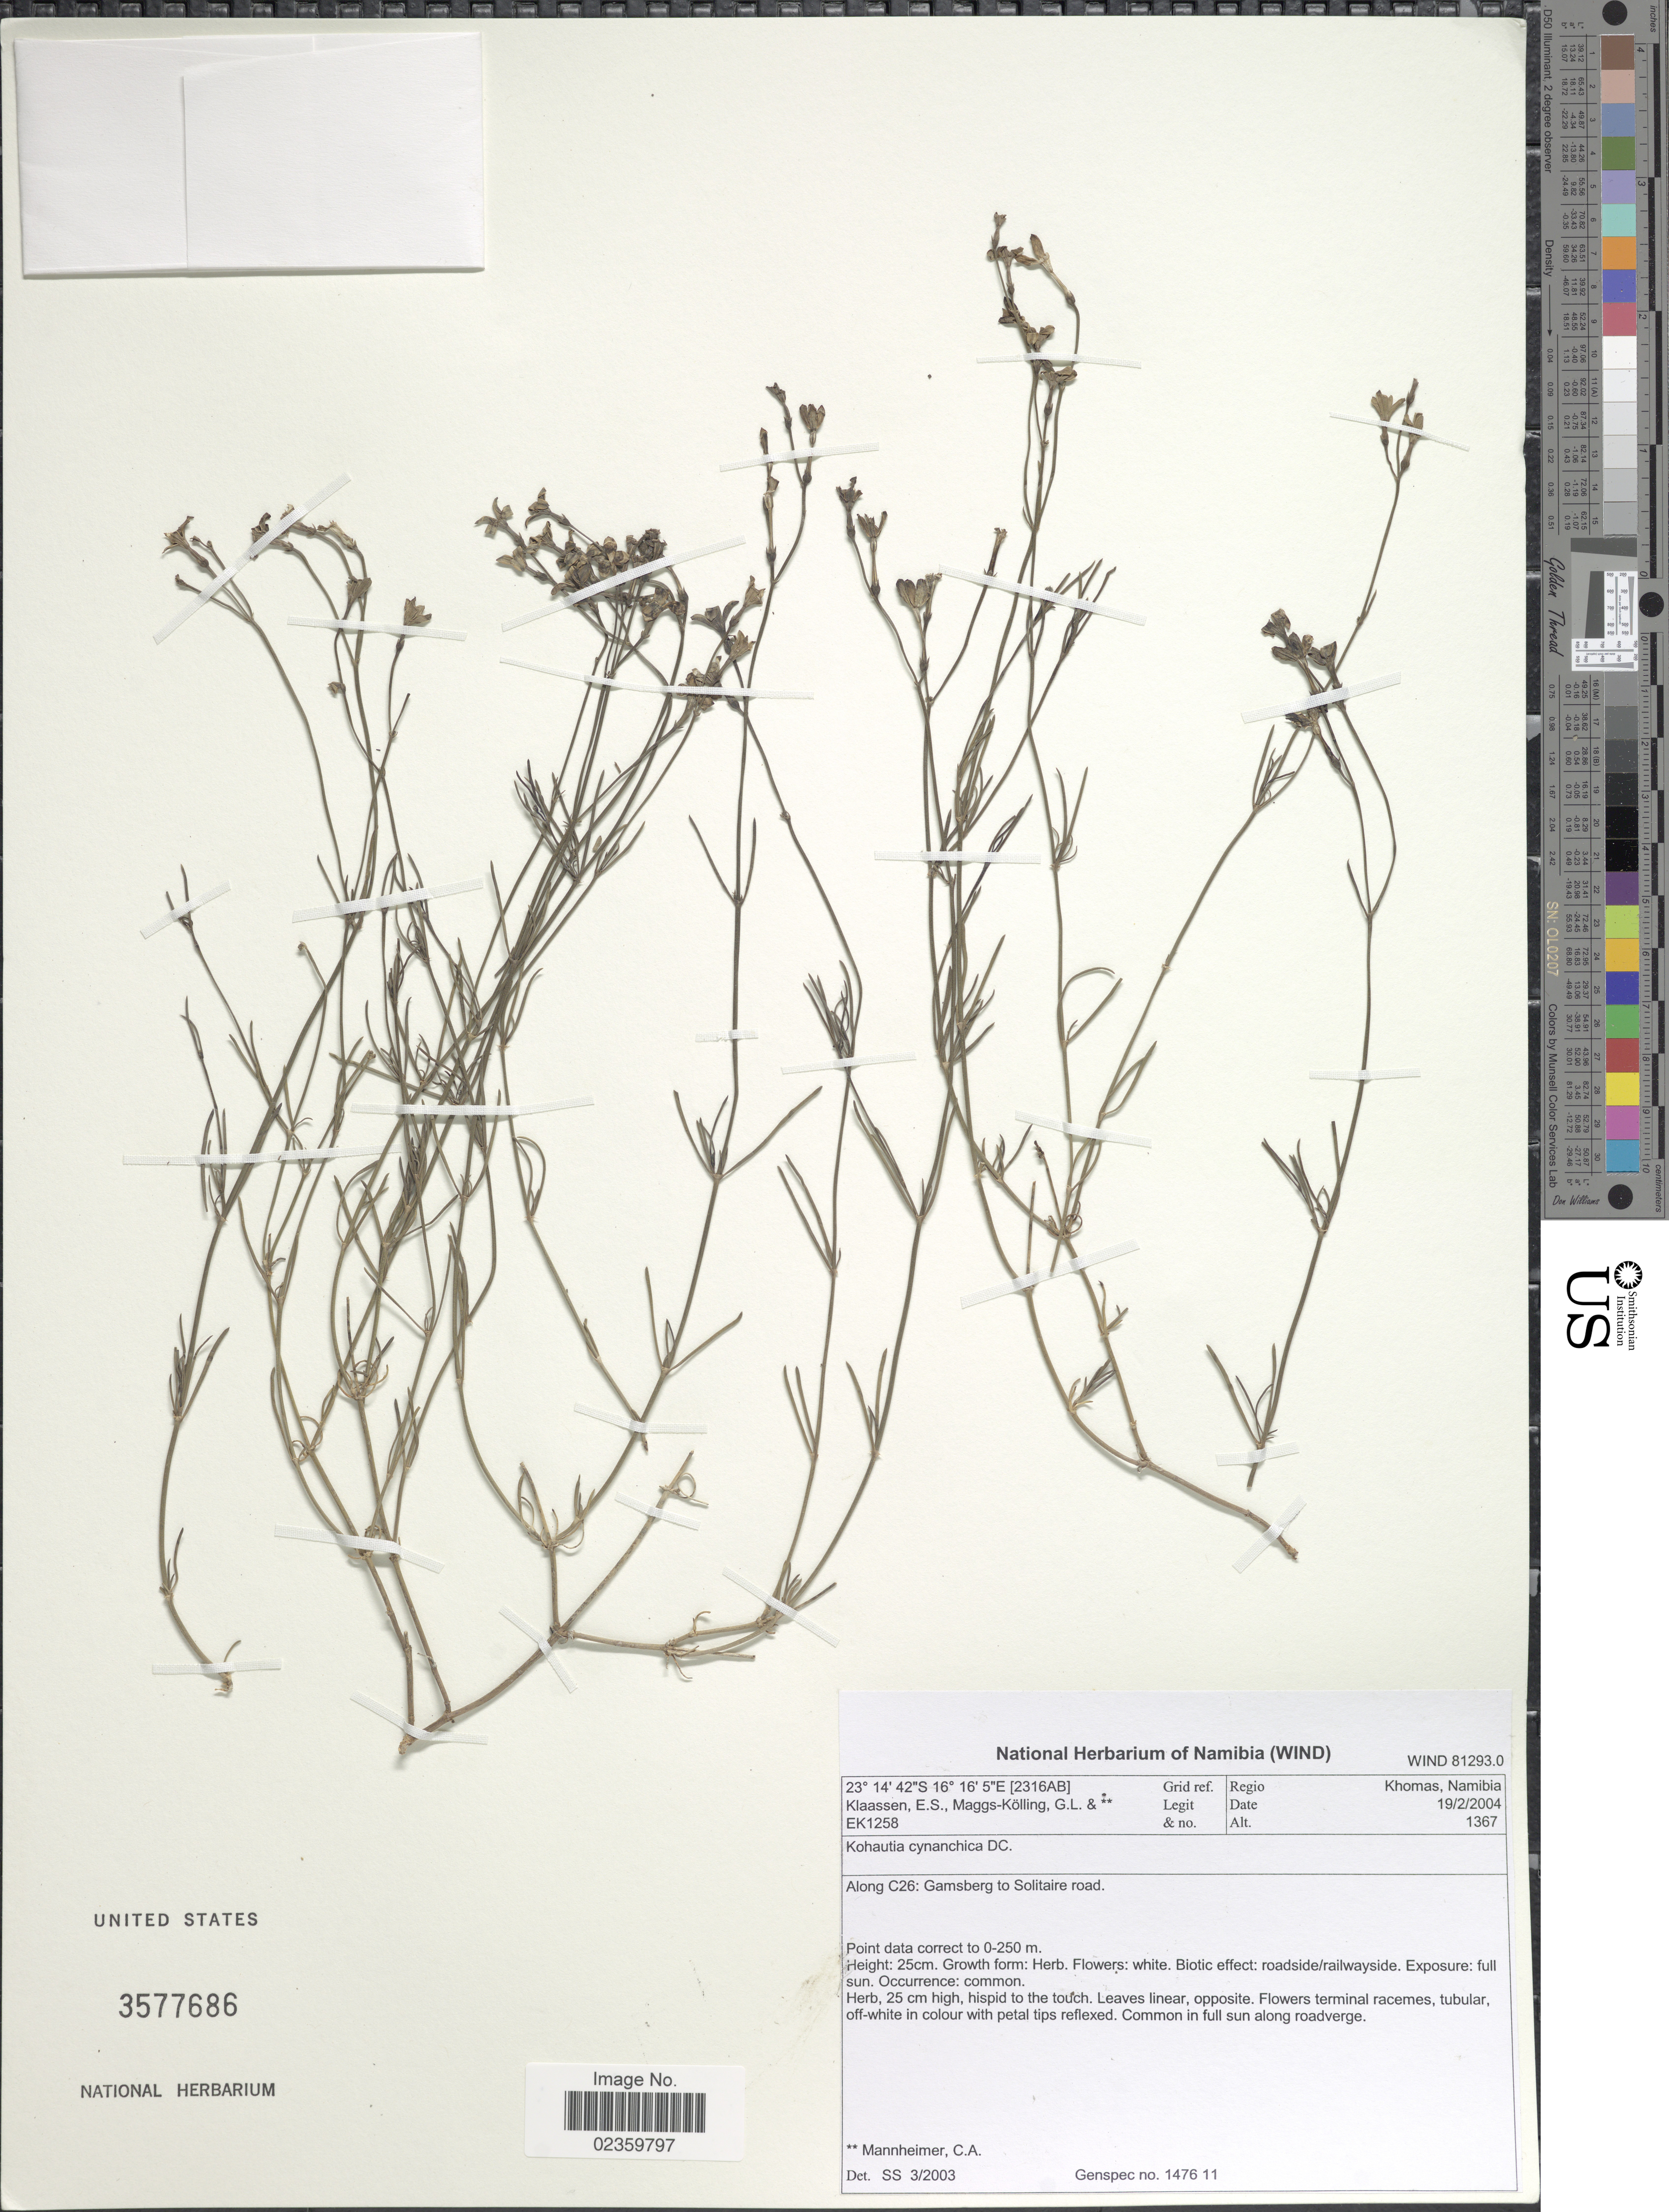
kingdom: Plantae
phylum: Tracheophyta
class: Magnoliopsida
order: Gentianales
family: Rubiaceae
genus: Kohautia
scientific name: Kohautia cynanchica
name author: DC.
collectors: E. S. Klaassen & G. L. Maggs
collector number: EK1258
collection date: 2004-02-19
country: Namibia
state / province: Khomas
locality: Along C26: Gamsberg to Solitaire road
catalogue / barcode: US 3577686